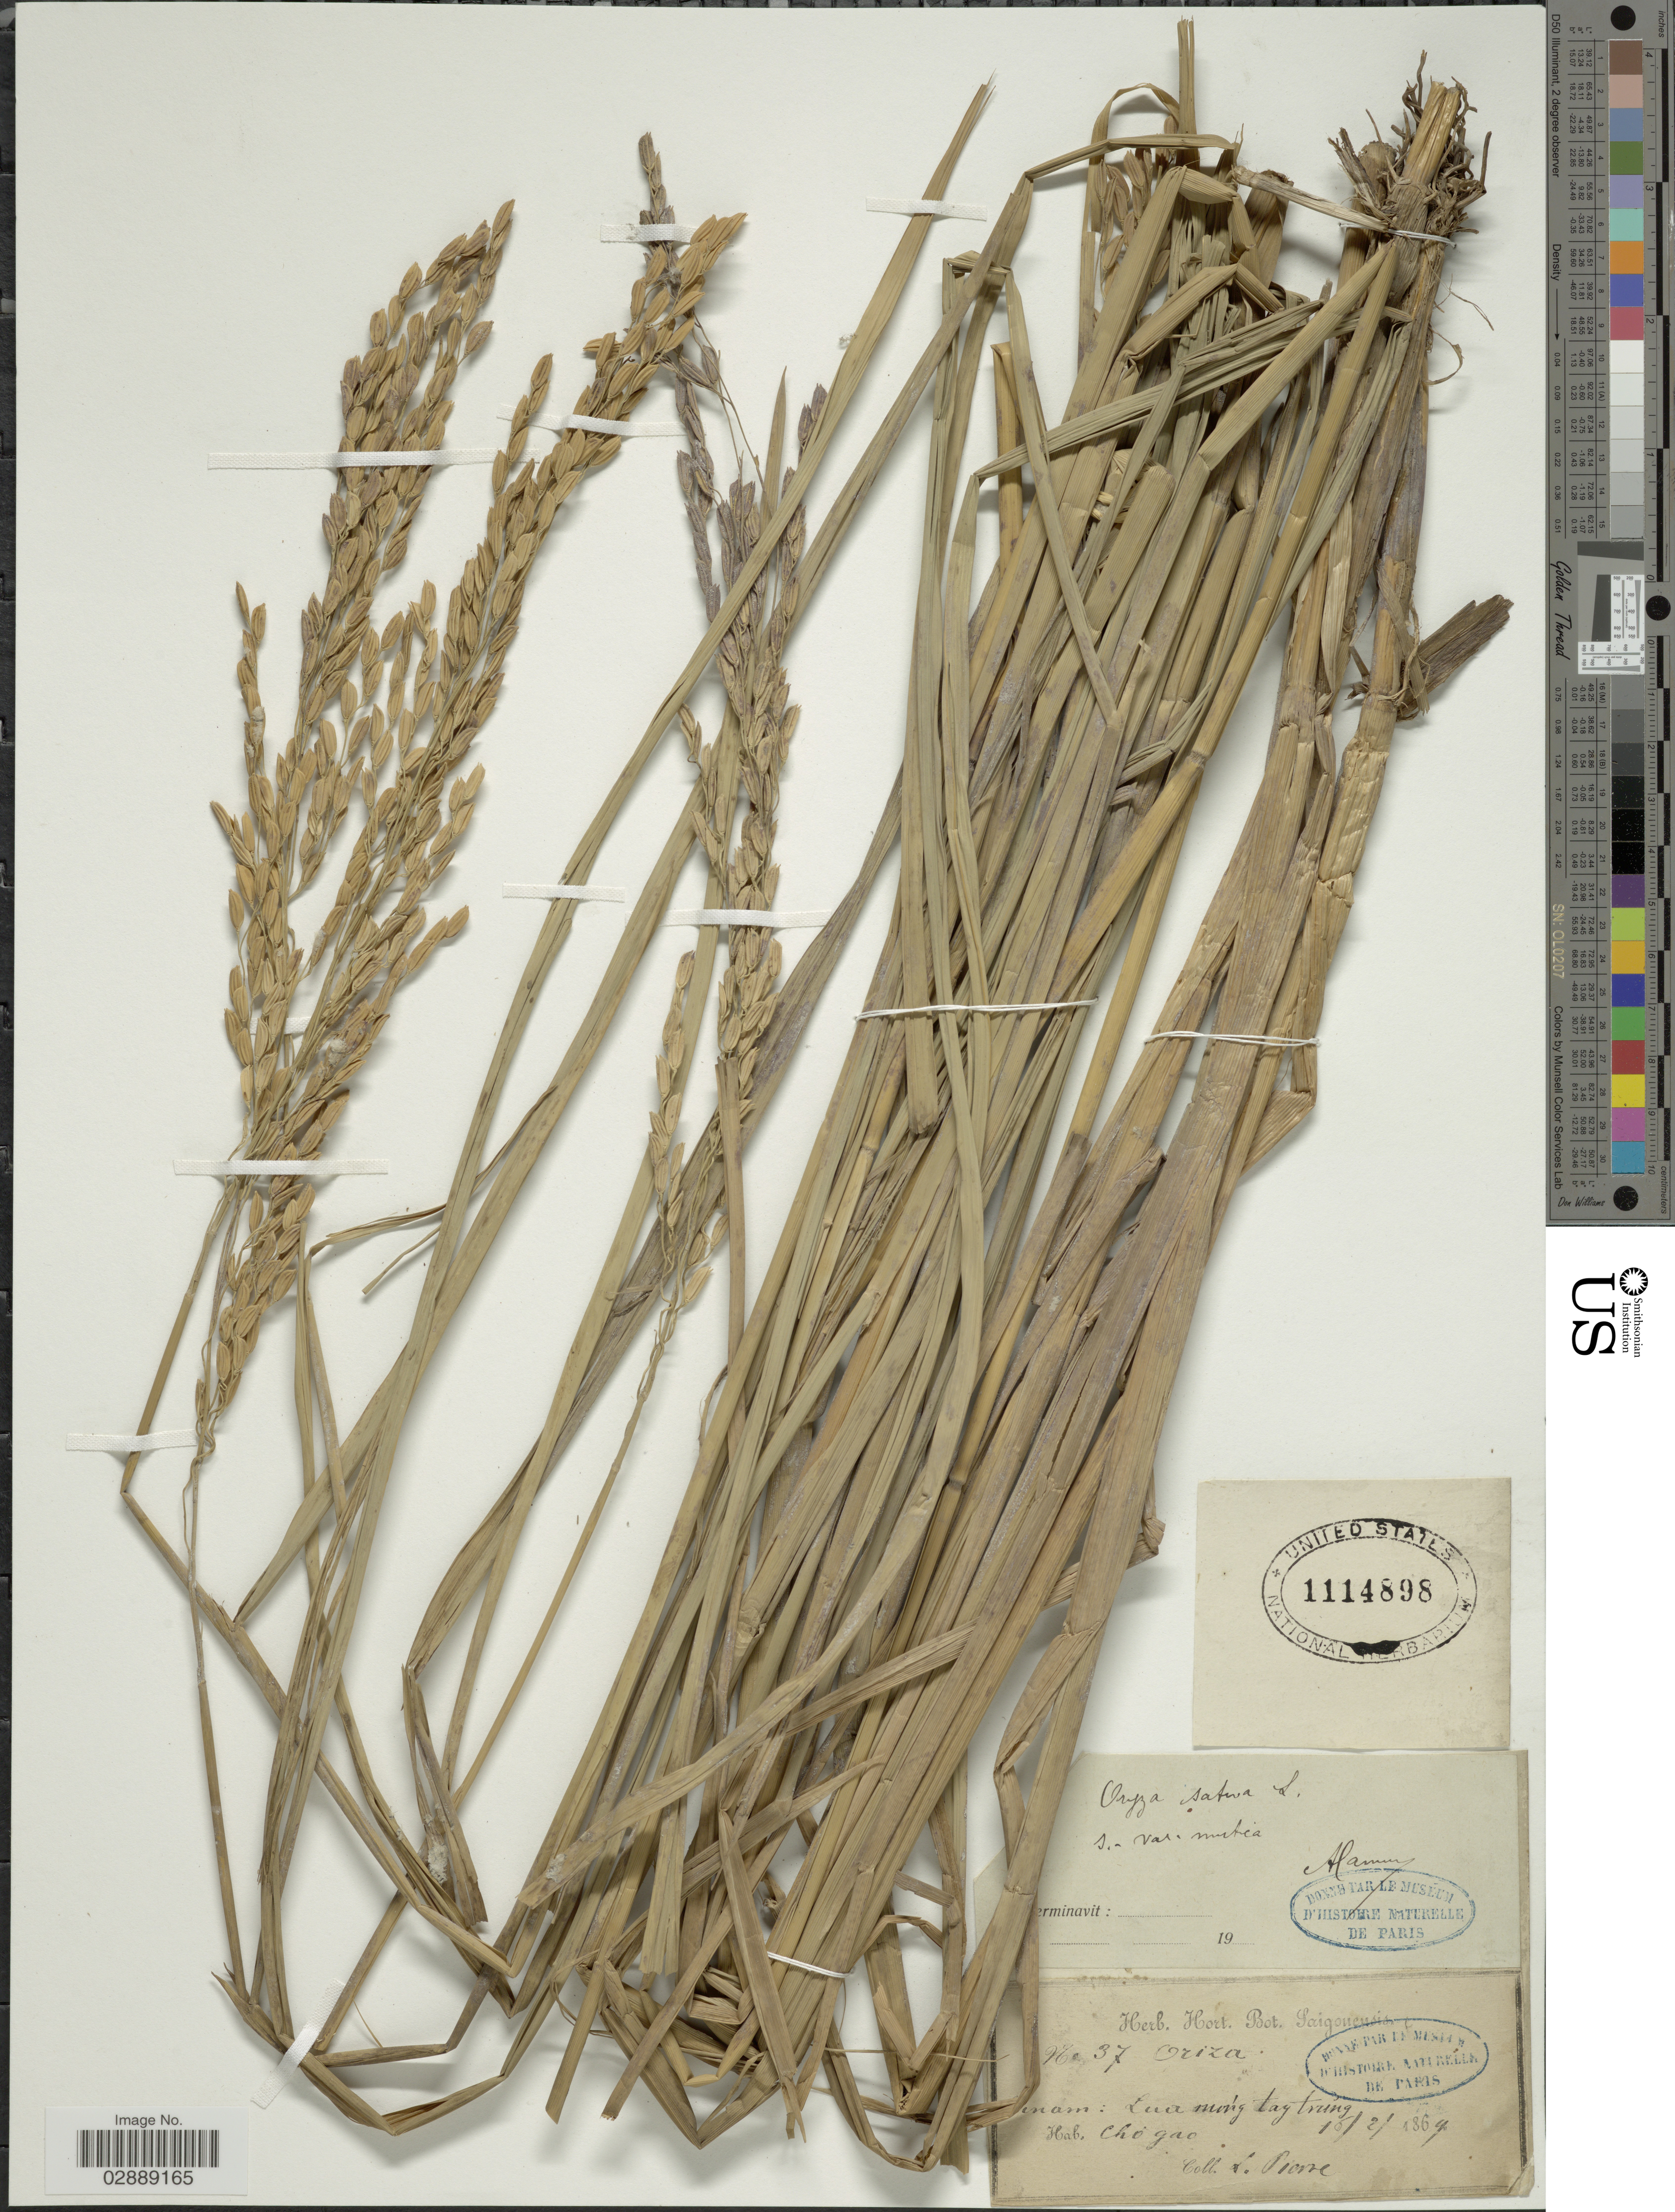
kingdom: Plantae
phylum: Tracheophyta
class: Liliopsida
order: Poales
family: Poaceae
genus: Oryza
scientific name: Oryza sativa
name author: L.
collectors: L. Pierre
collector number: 37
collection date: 1869-02-16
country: Vietnam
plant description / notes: The pressed specimen sheet contains more information written in Vietnamese.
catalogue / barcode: US 1114898